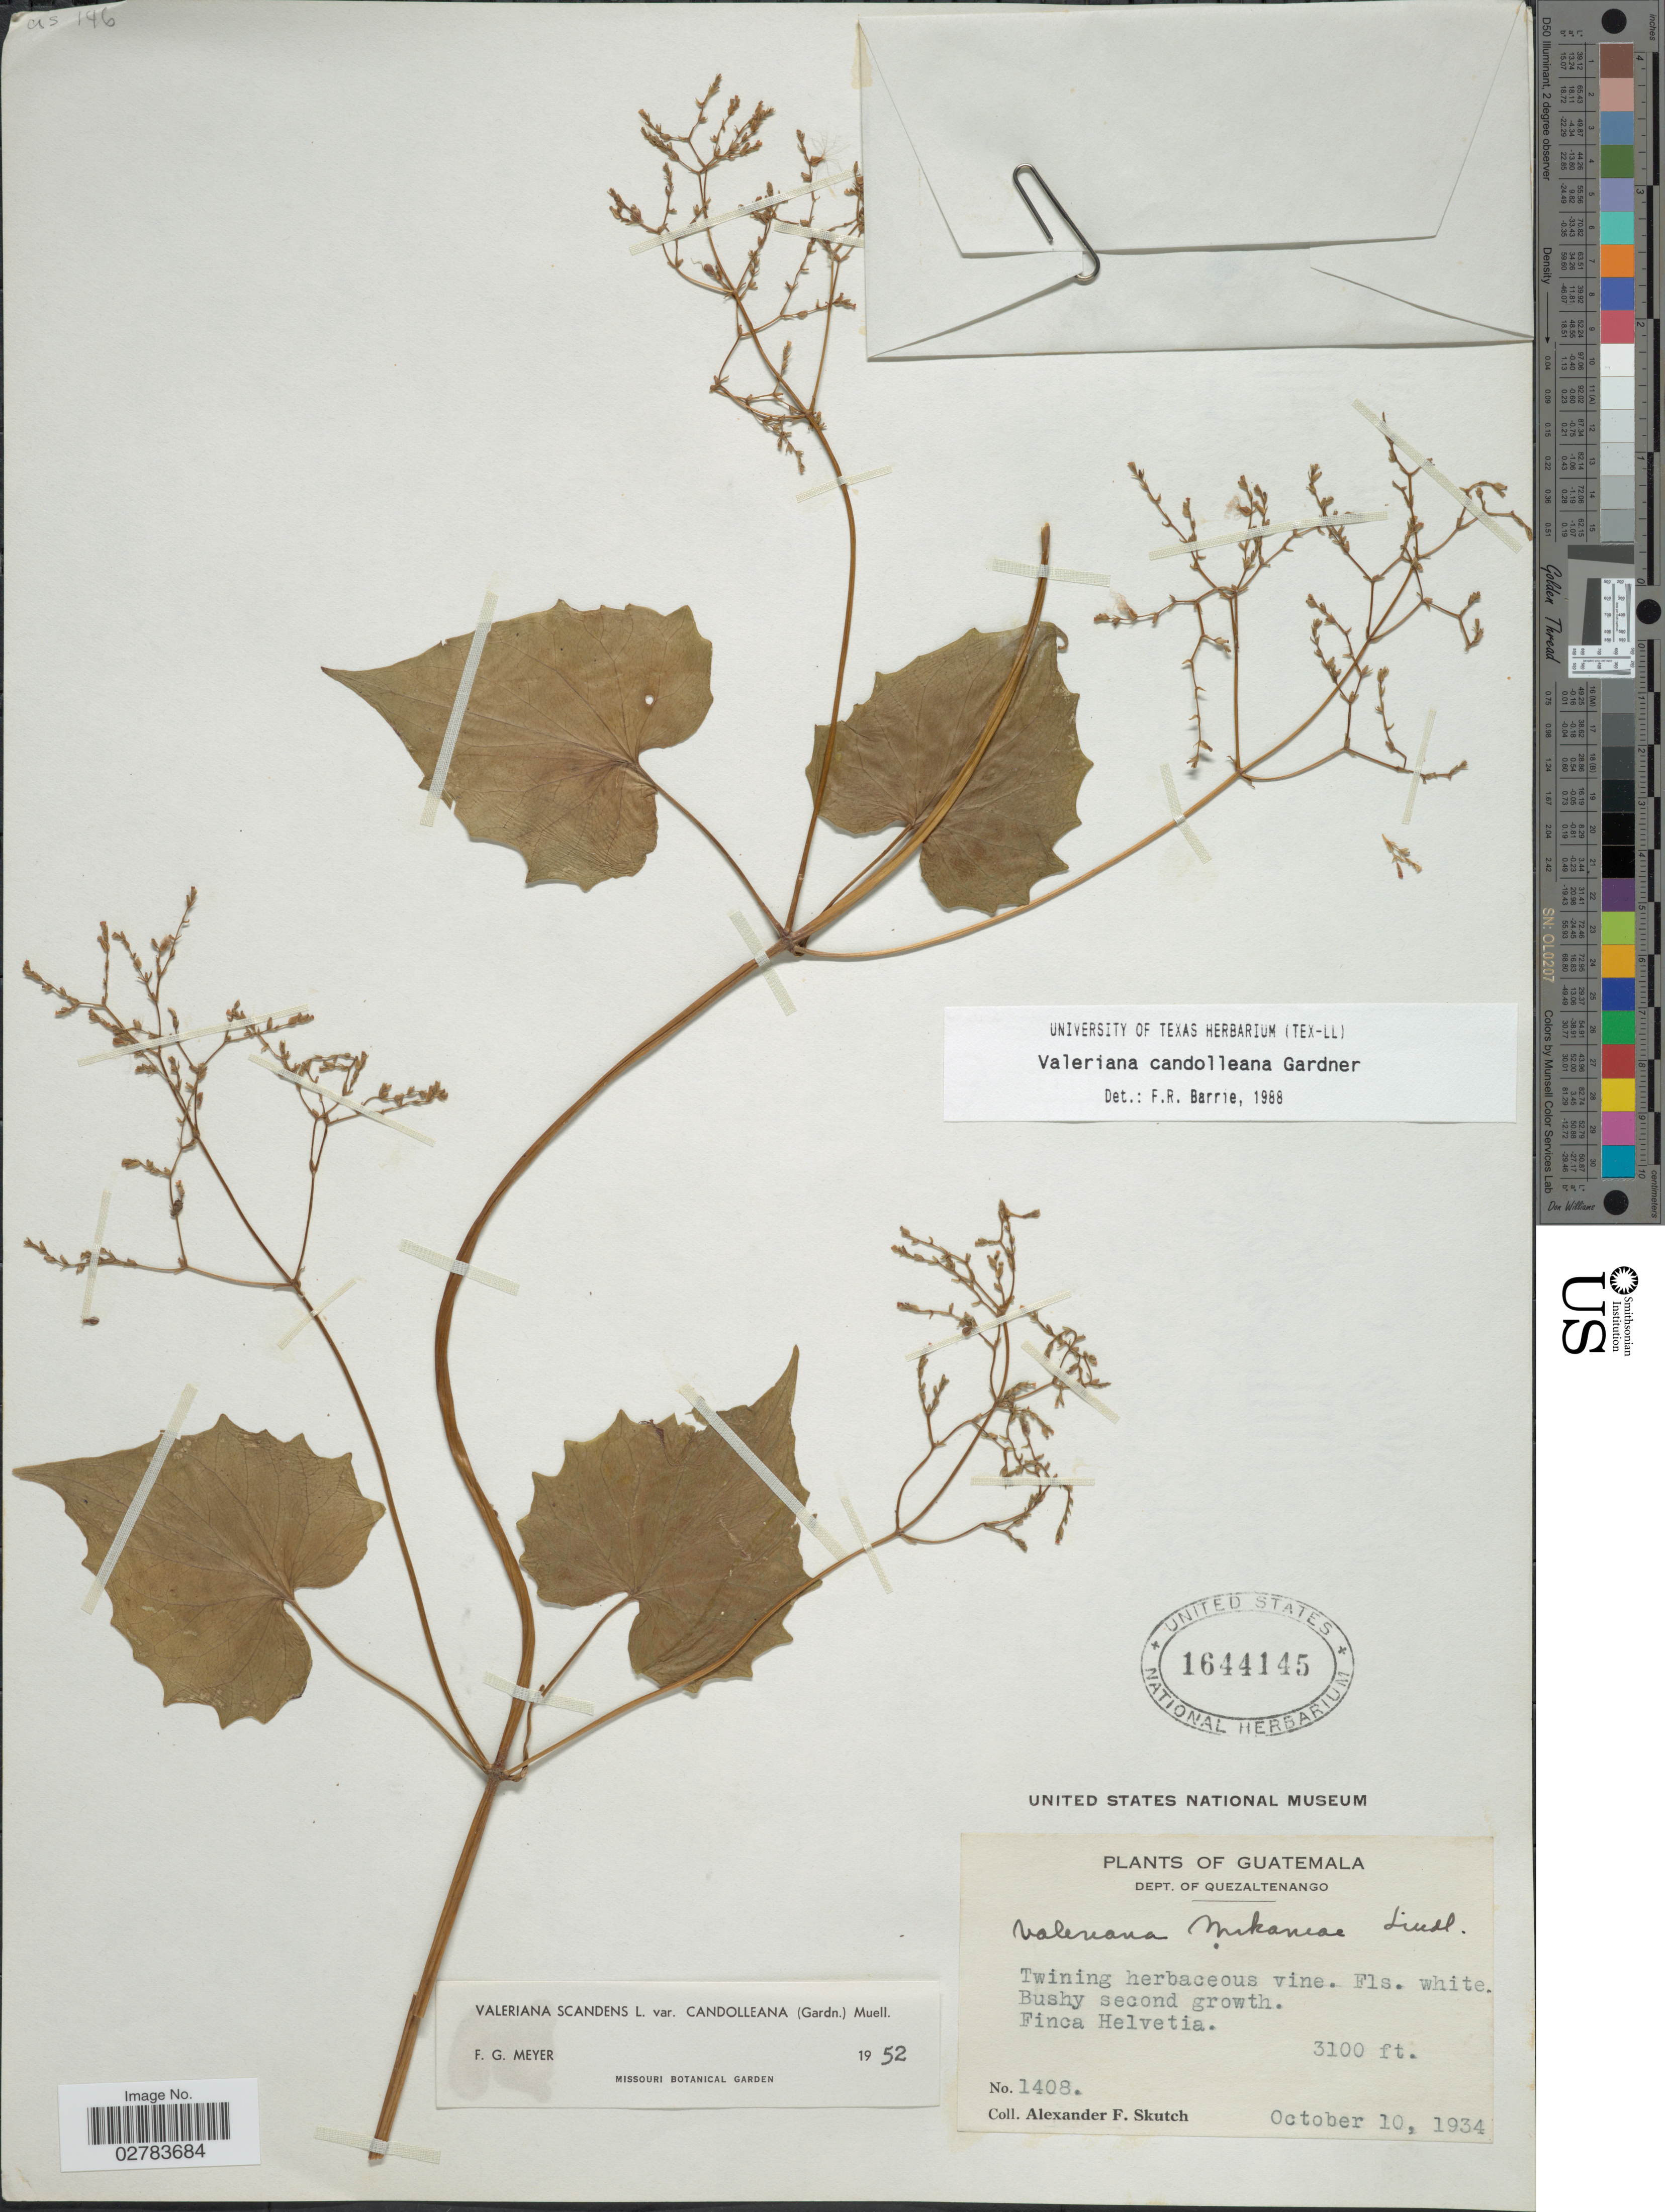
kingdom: Plantae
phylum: Tracheophyta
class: Magnoliopsida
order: Dipsacales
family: Caprifoliaceae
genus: Valeriana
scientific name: Valeriana candolleana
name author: Gardner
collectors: A. F. Skutch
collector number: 1408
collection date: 1934-10-10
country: Guatemala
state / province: Quetzaltenango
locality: Dept. of Quezaltenango. Finca Helvetia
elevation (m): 945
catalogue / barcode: US 1644145